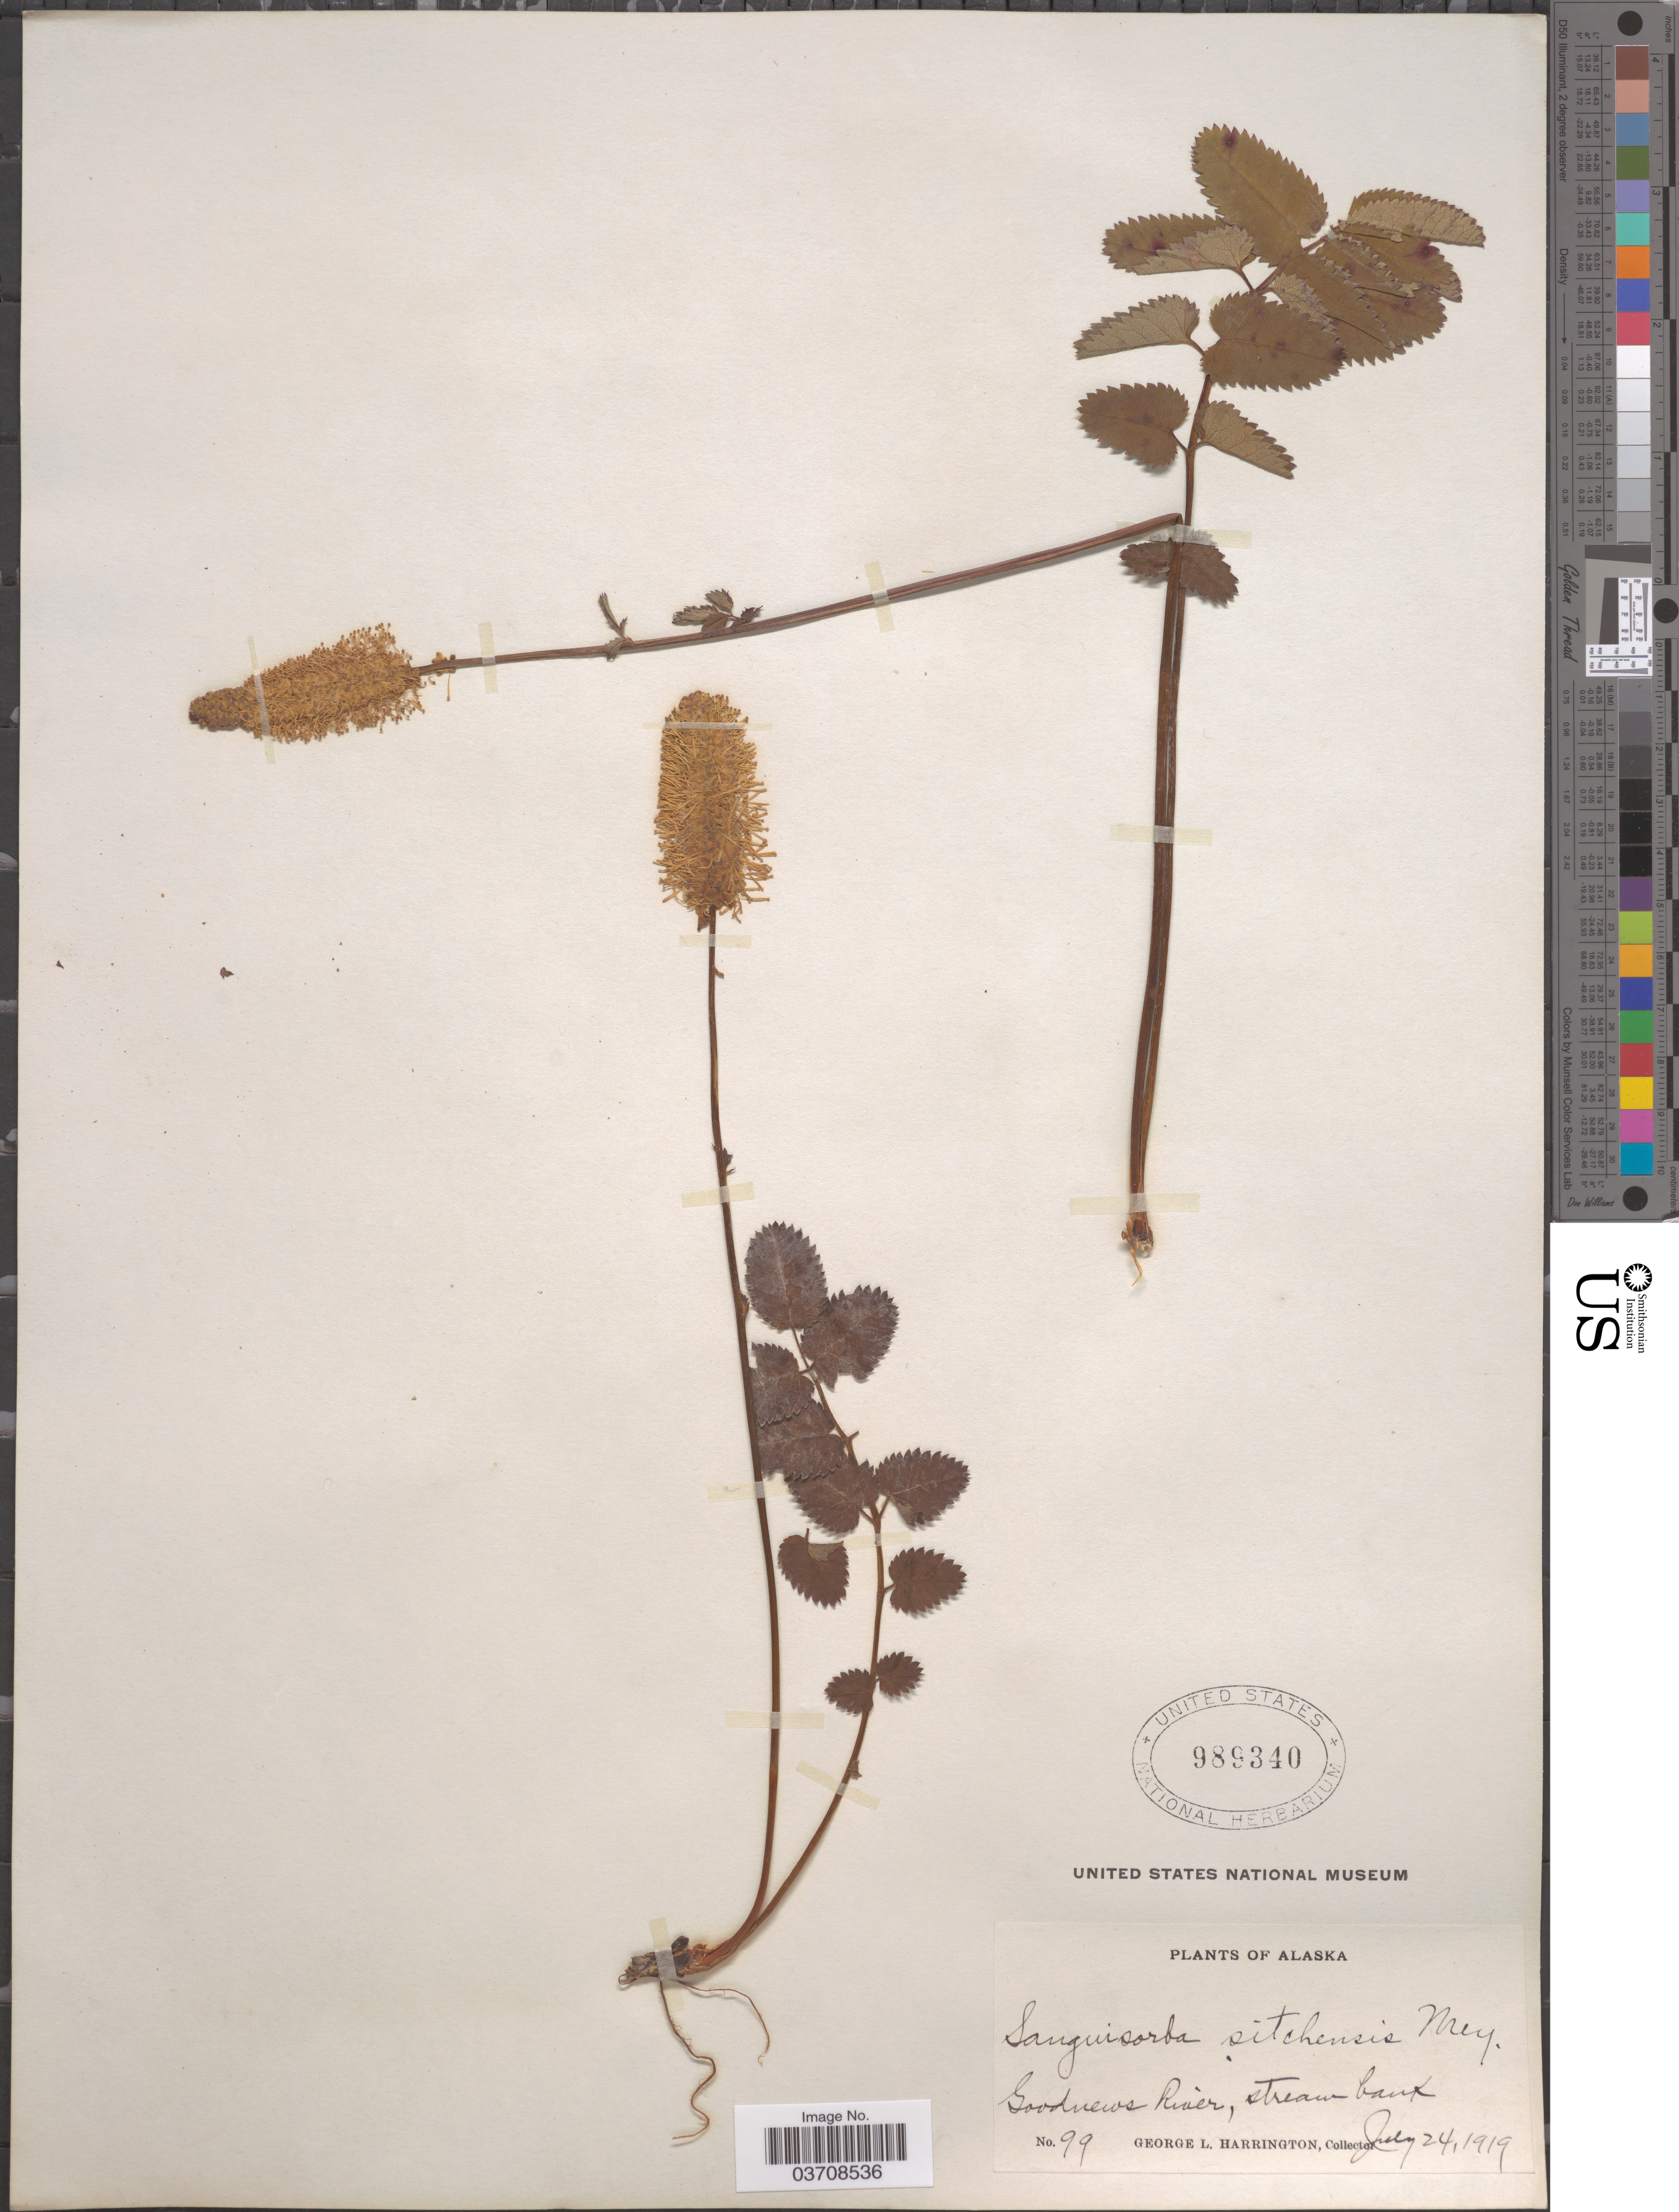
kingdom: Plantae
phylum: Tracheophyta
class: Magnoliopsida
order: Rosales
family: Rosaceae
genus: Sanguisorba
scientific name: Sanguisorba stipulata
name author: Raf.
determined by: Strong, Mark T., (BOT), Smithsonian Institution - National Museum of Natural History (UNITED STATES)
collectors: G. Harrington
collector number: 99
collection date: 1919-07-24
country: United States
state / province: Alaska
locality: Goodnews River, stream bank.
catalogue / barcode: US 989340